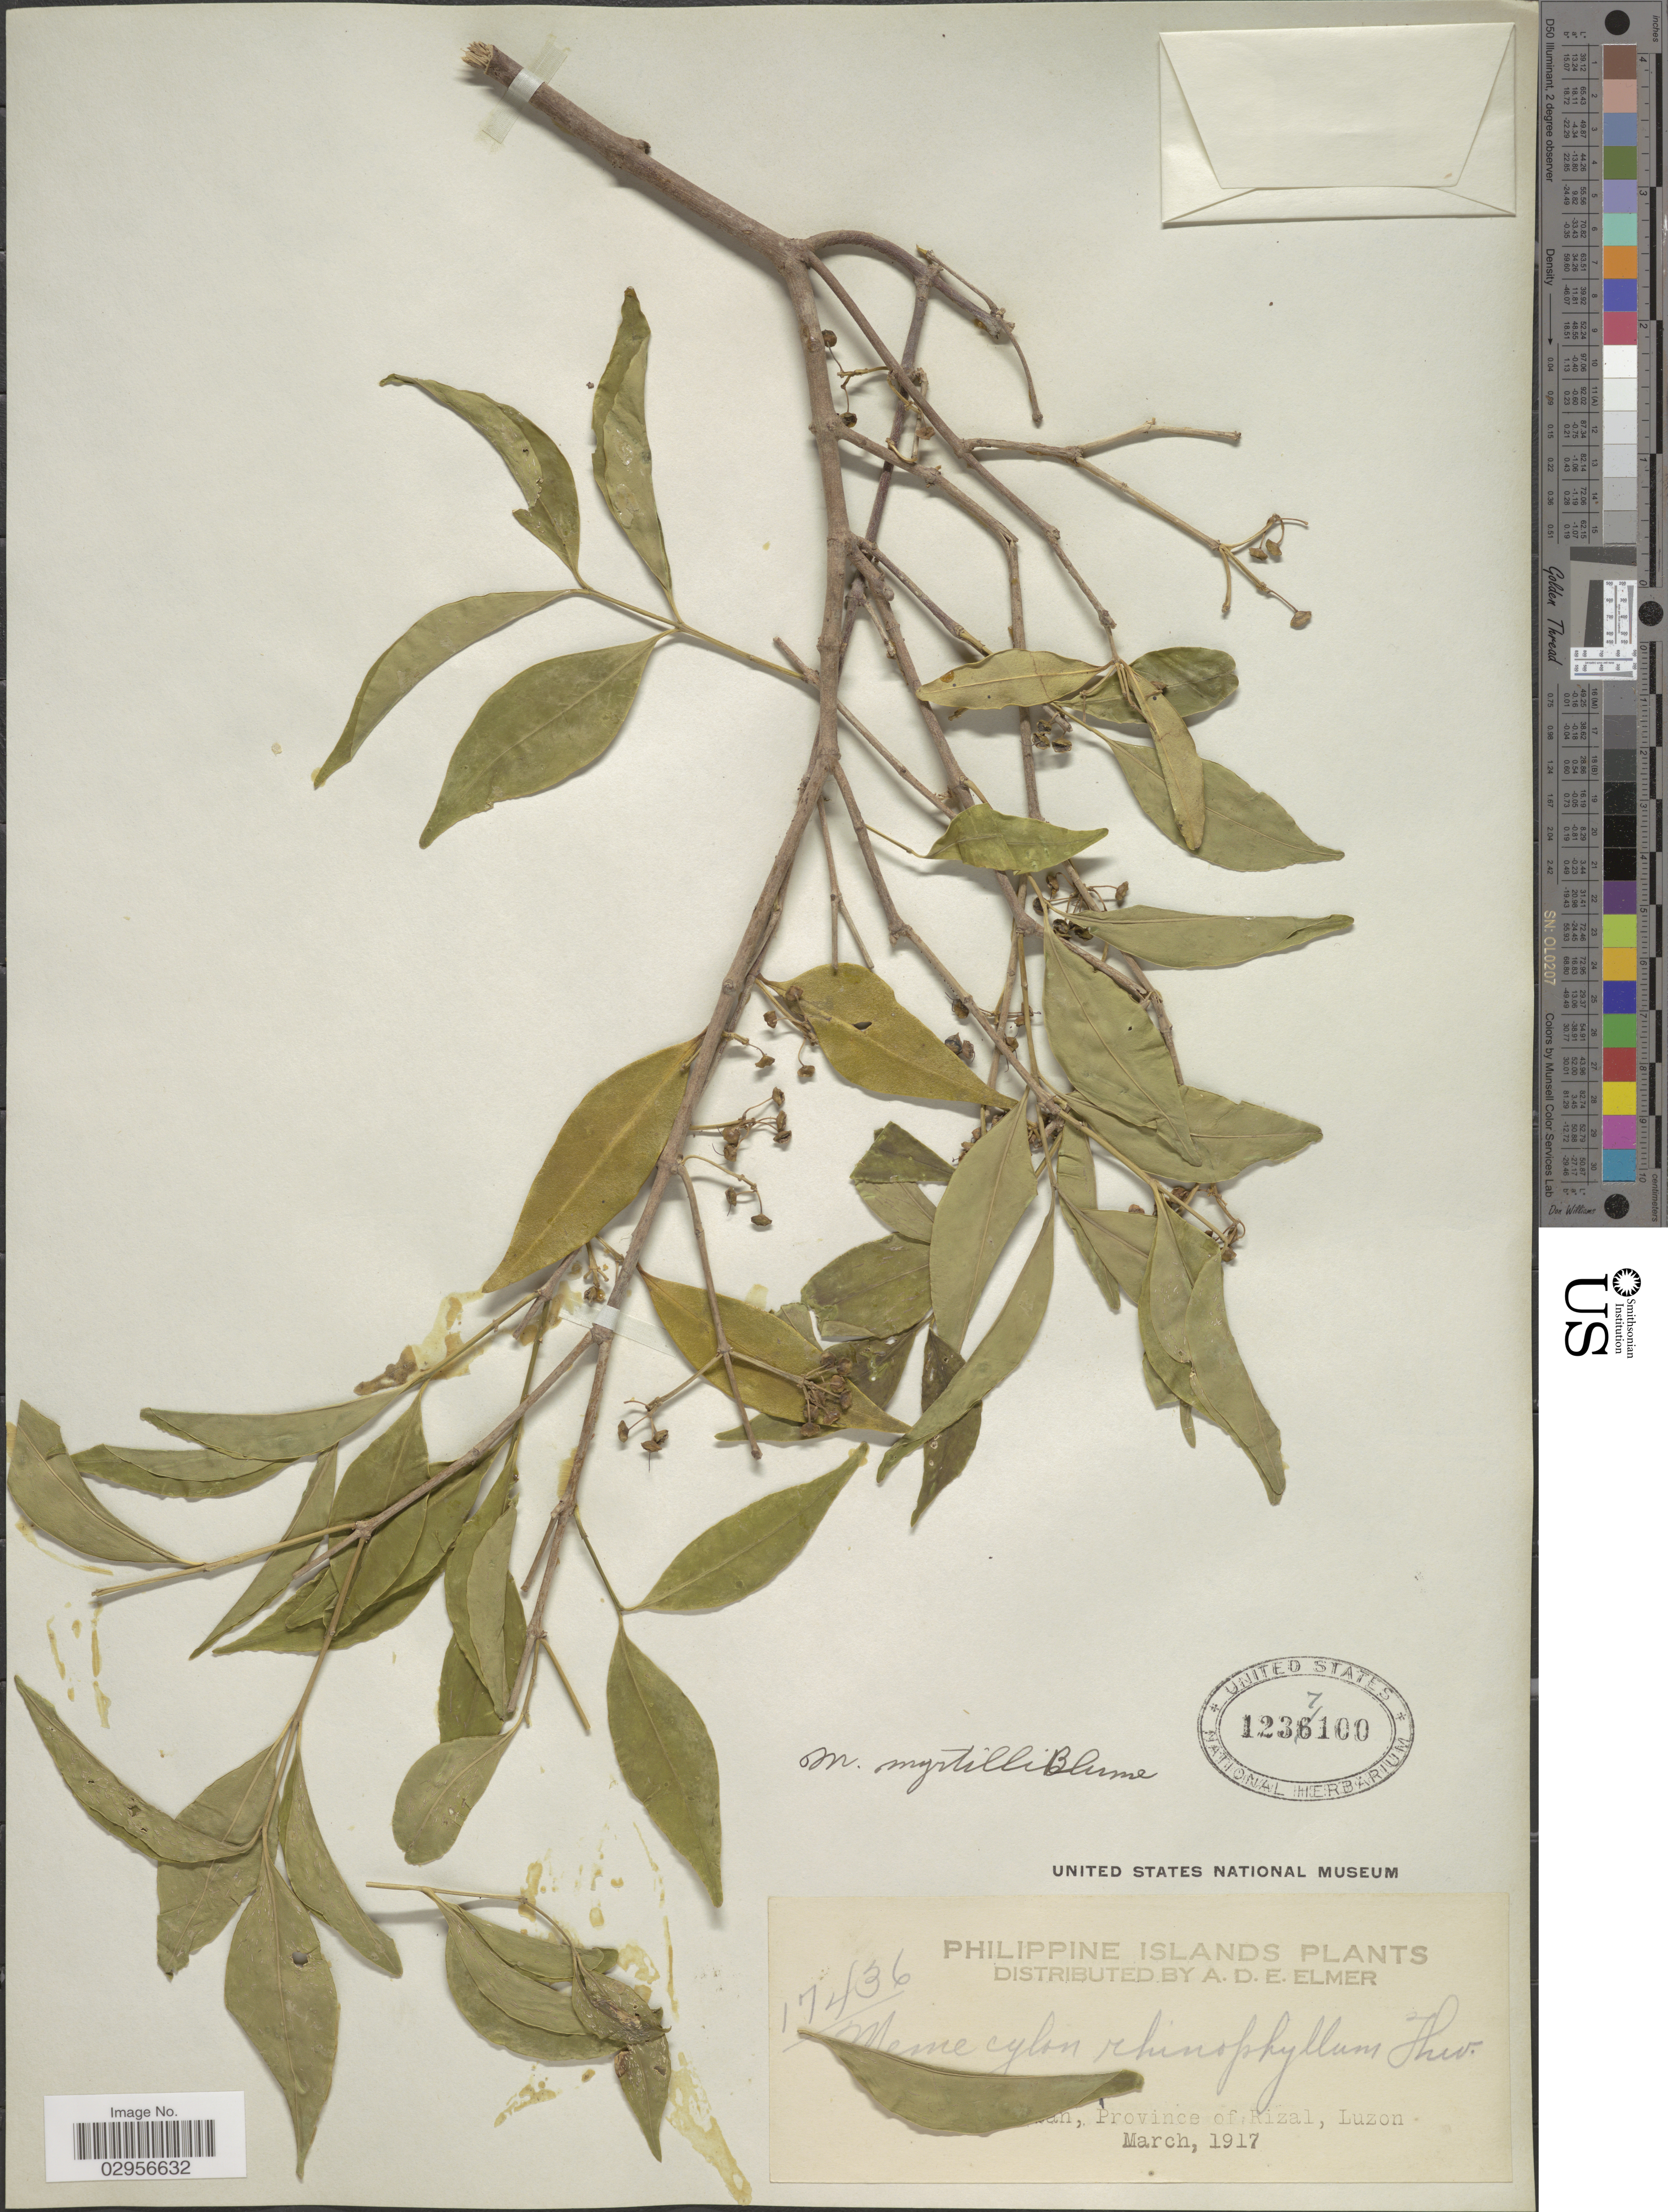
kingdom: Plantae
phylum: Tracheophyta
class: Magnoliopsida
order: Myrtales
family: Melastomataceae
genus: Memecylon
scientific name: Memecylon myrtilli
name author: Blume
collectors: A. D. E. Elmer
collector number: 17436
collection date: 1907-03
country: Philippines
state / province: Calabarzon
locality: [illegible text], Province of Rizal, Luzon.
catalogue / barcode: US 1237100